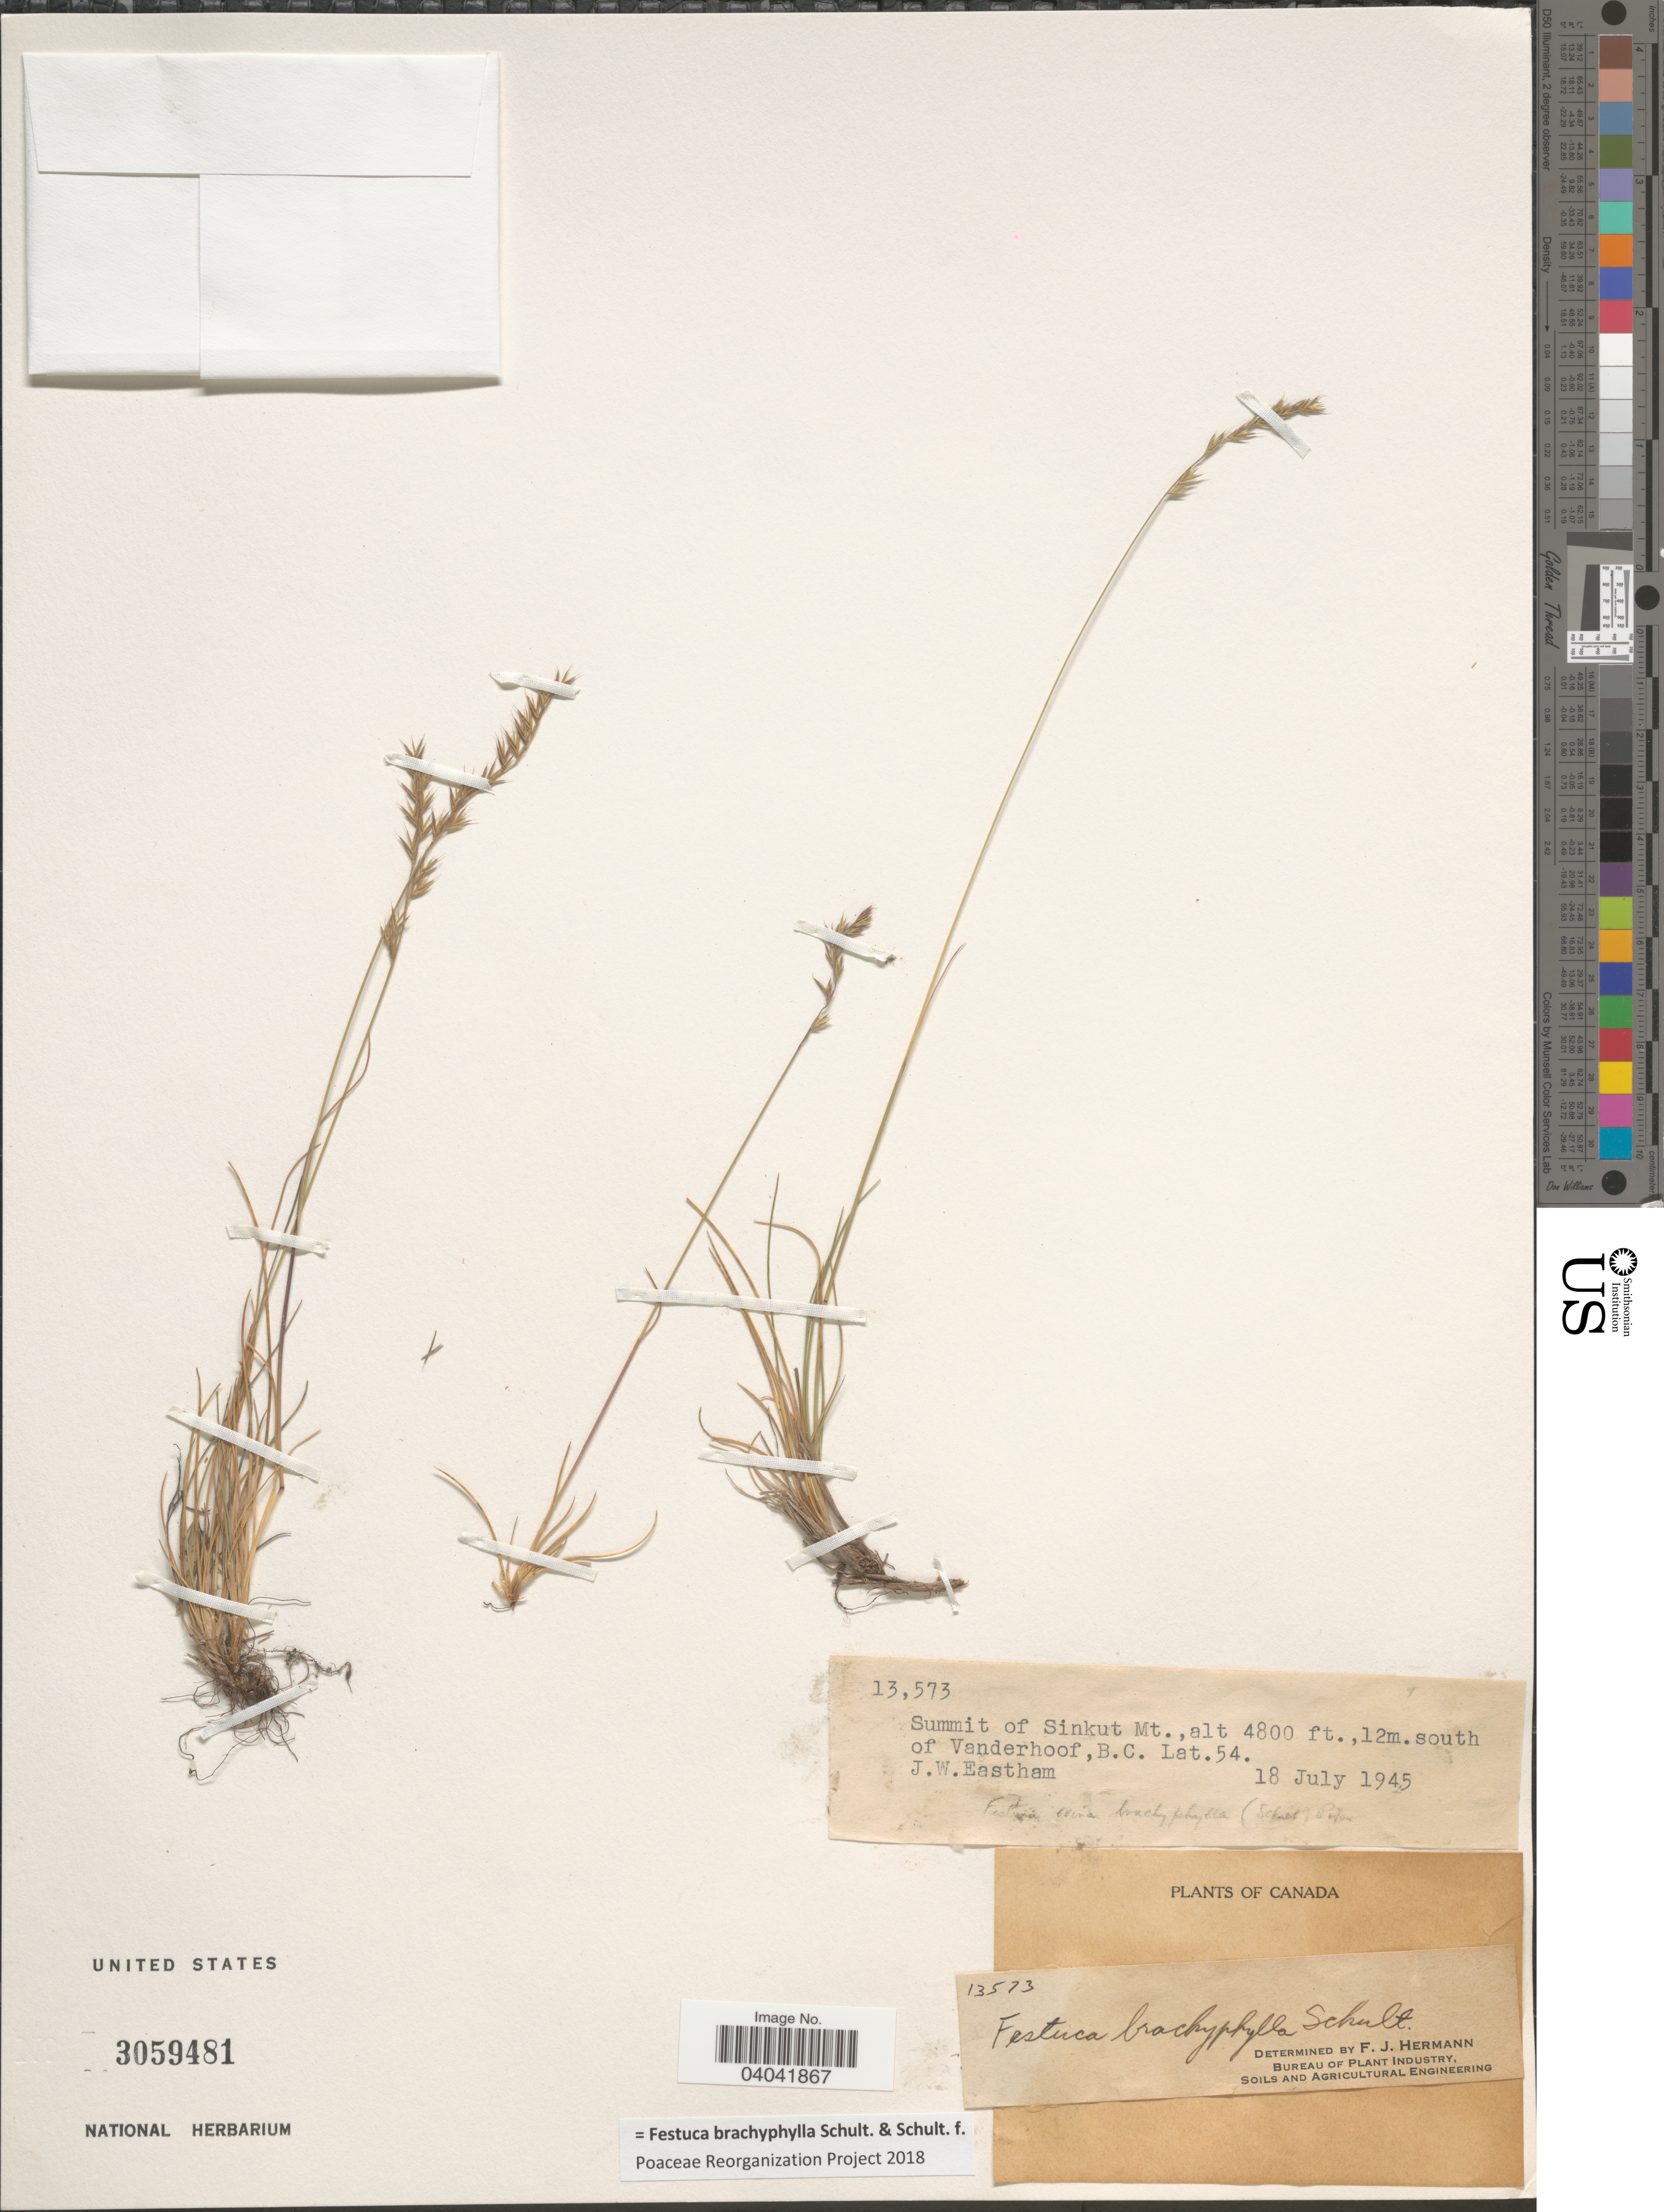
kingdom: Plantae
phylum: Tracheophyta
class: Liliopsida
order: Poales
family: Poaceae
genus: Festuca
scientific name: Festuca brachyphylla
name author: Schult. & Schult. f.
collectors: J. Eastham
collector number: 13573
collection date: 1945-07-18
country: Canada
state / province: British Columbia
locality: Summit of Sinkut Mt., 12m.south of Vanderhoof.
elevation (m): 1463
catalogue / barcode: US 3059481